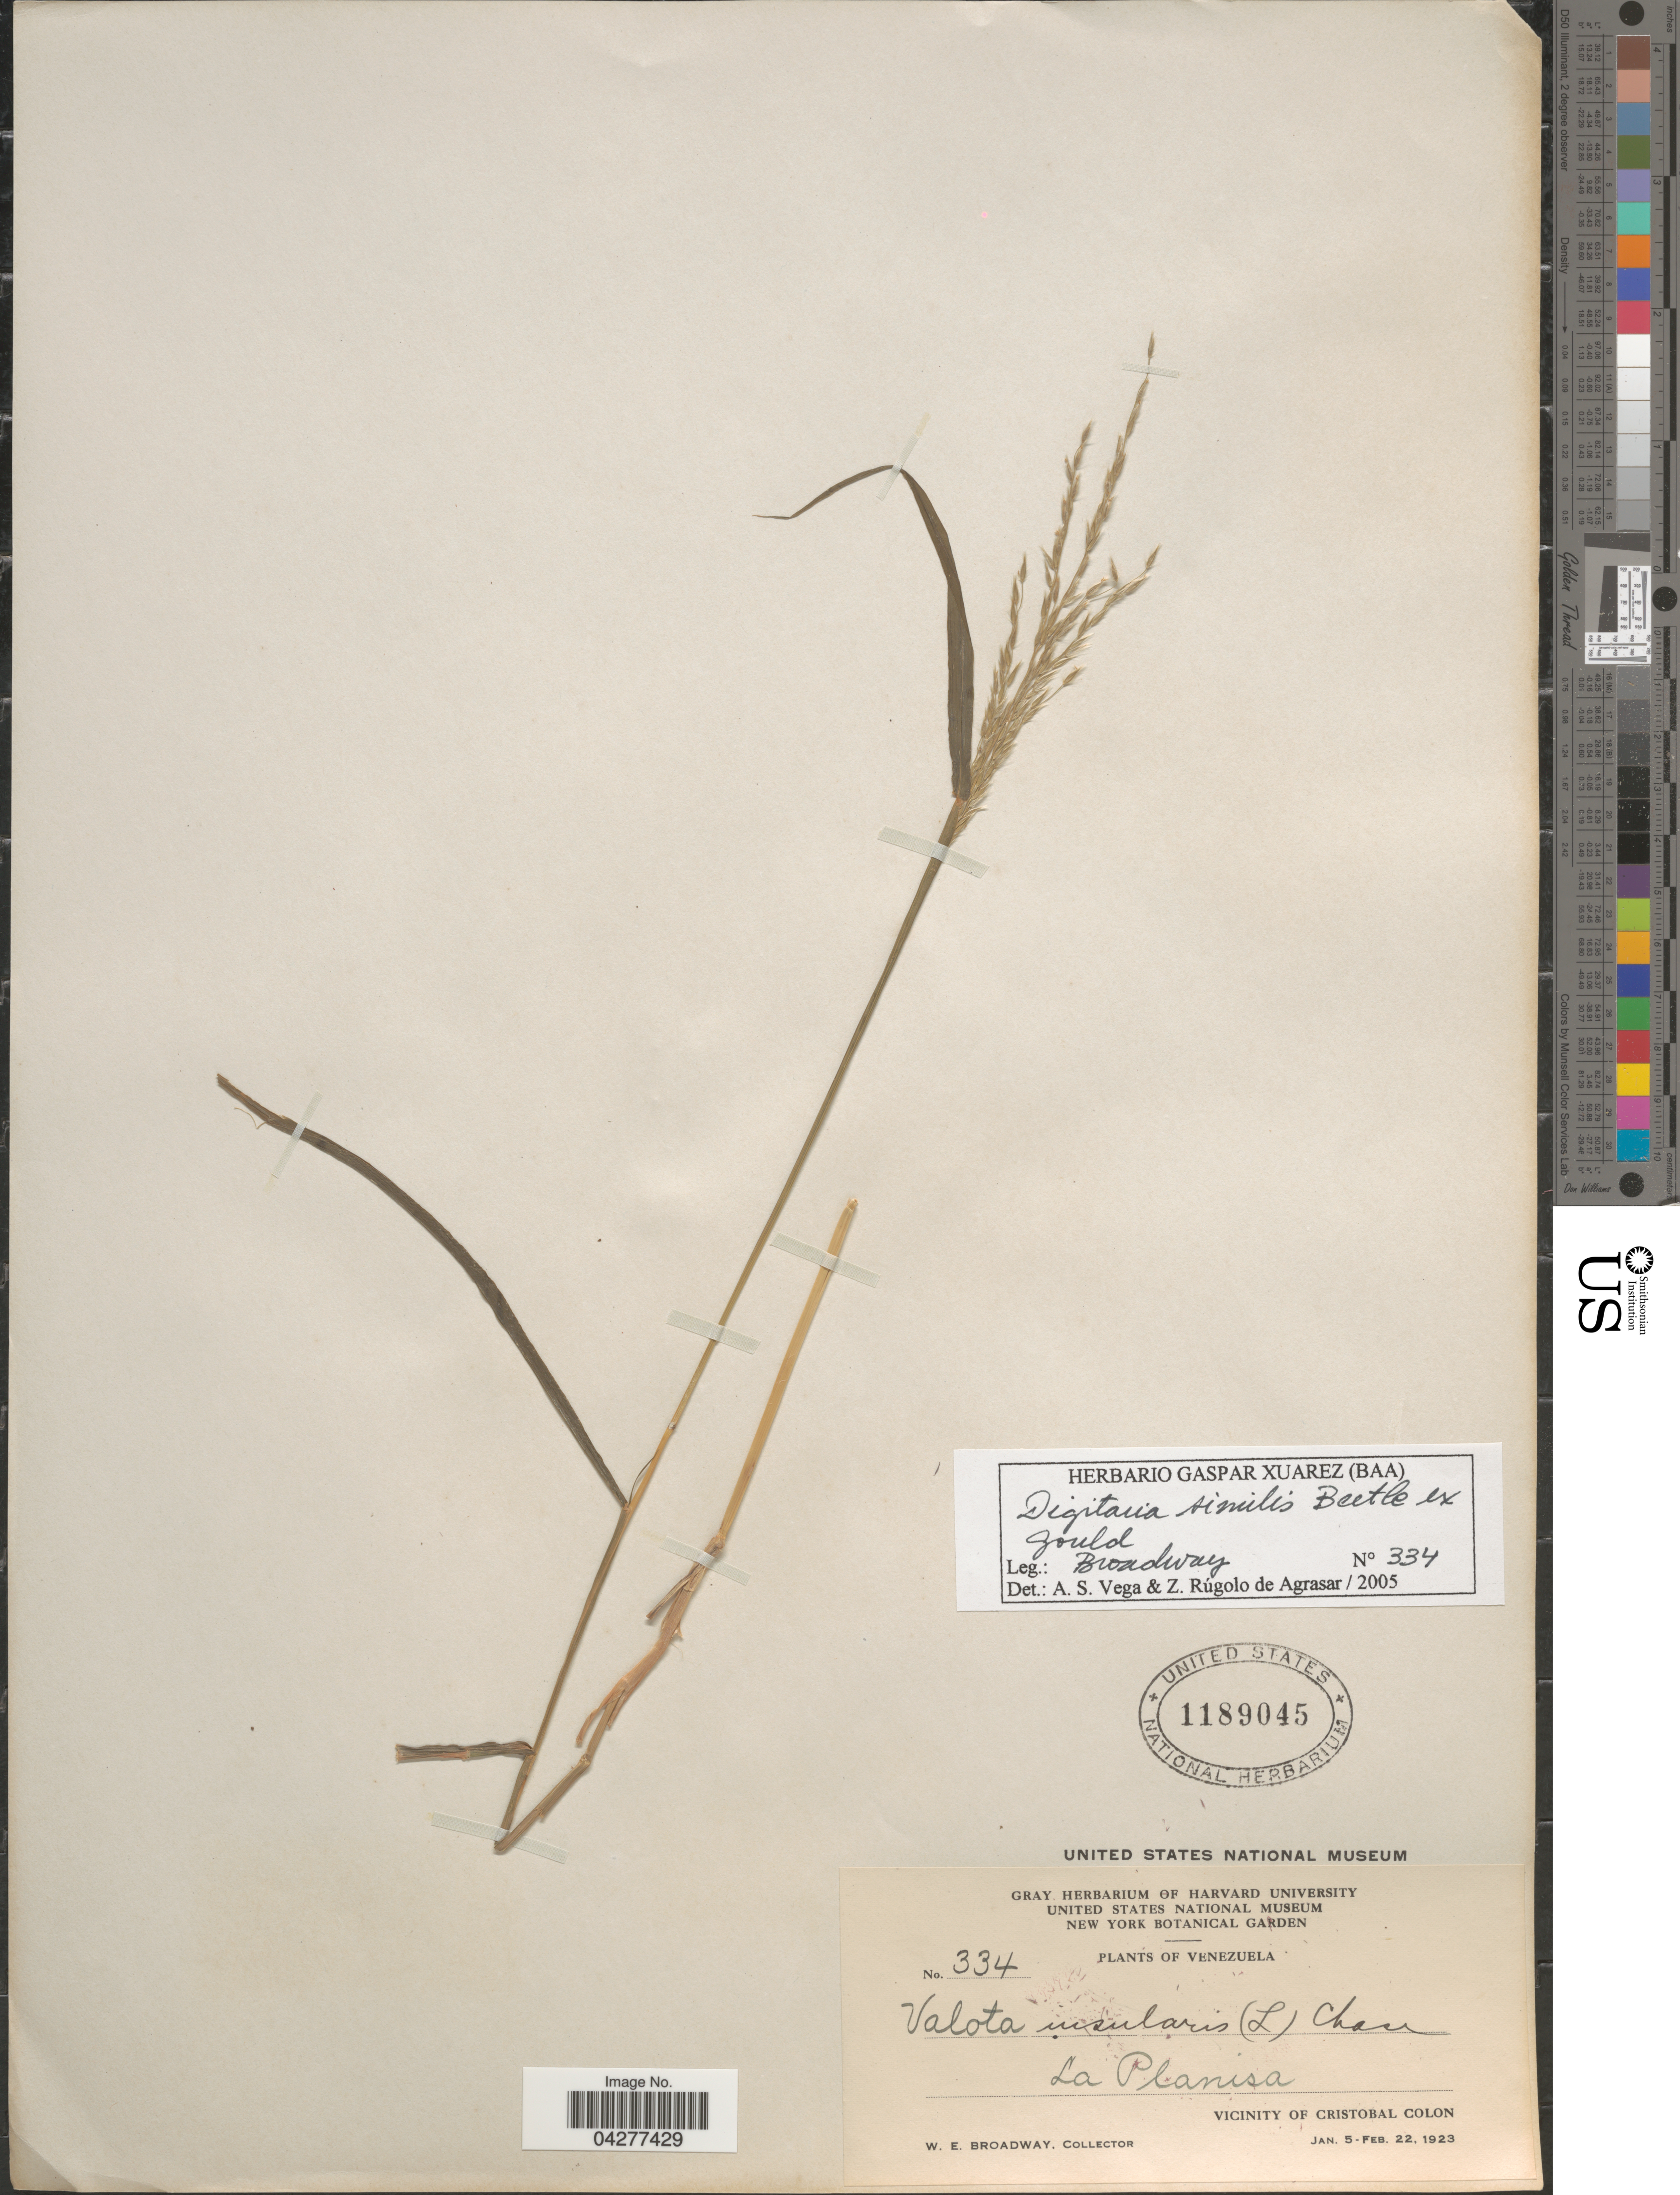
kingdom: Plantae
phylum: Tracheophyta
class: Liliopsida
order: Poales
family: Poaceae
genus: Digitaria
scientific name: Digitaria similis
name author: Beetle ex Gould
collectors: W. E. Broadway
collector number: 334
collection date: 1923-01-05/1923-02-22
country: Venezuela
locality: La Planisa. Vicinity of Cristobal Colon.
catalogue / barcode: US 1189045